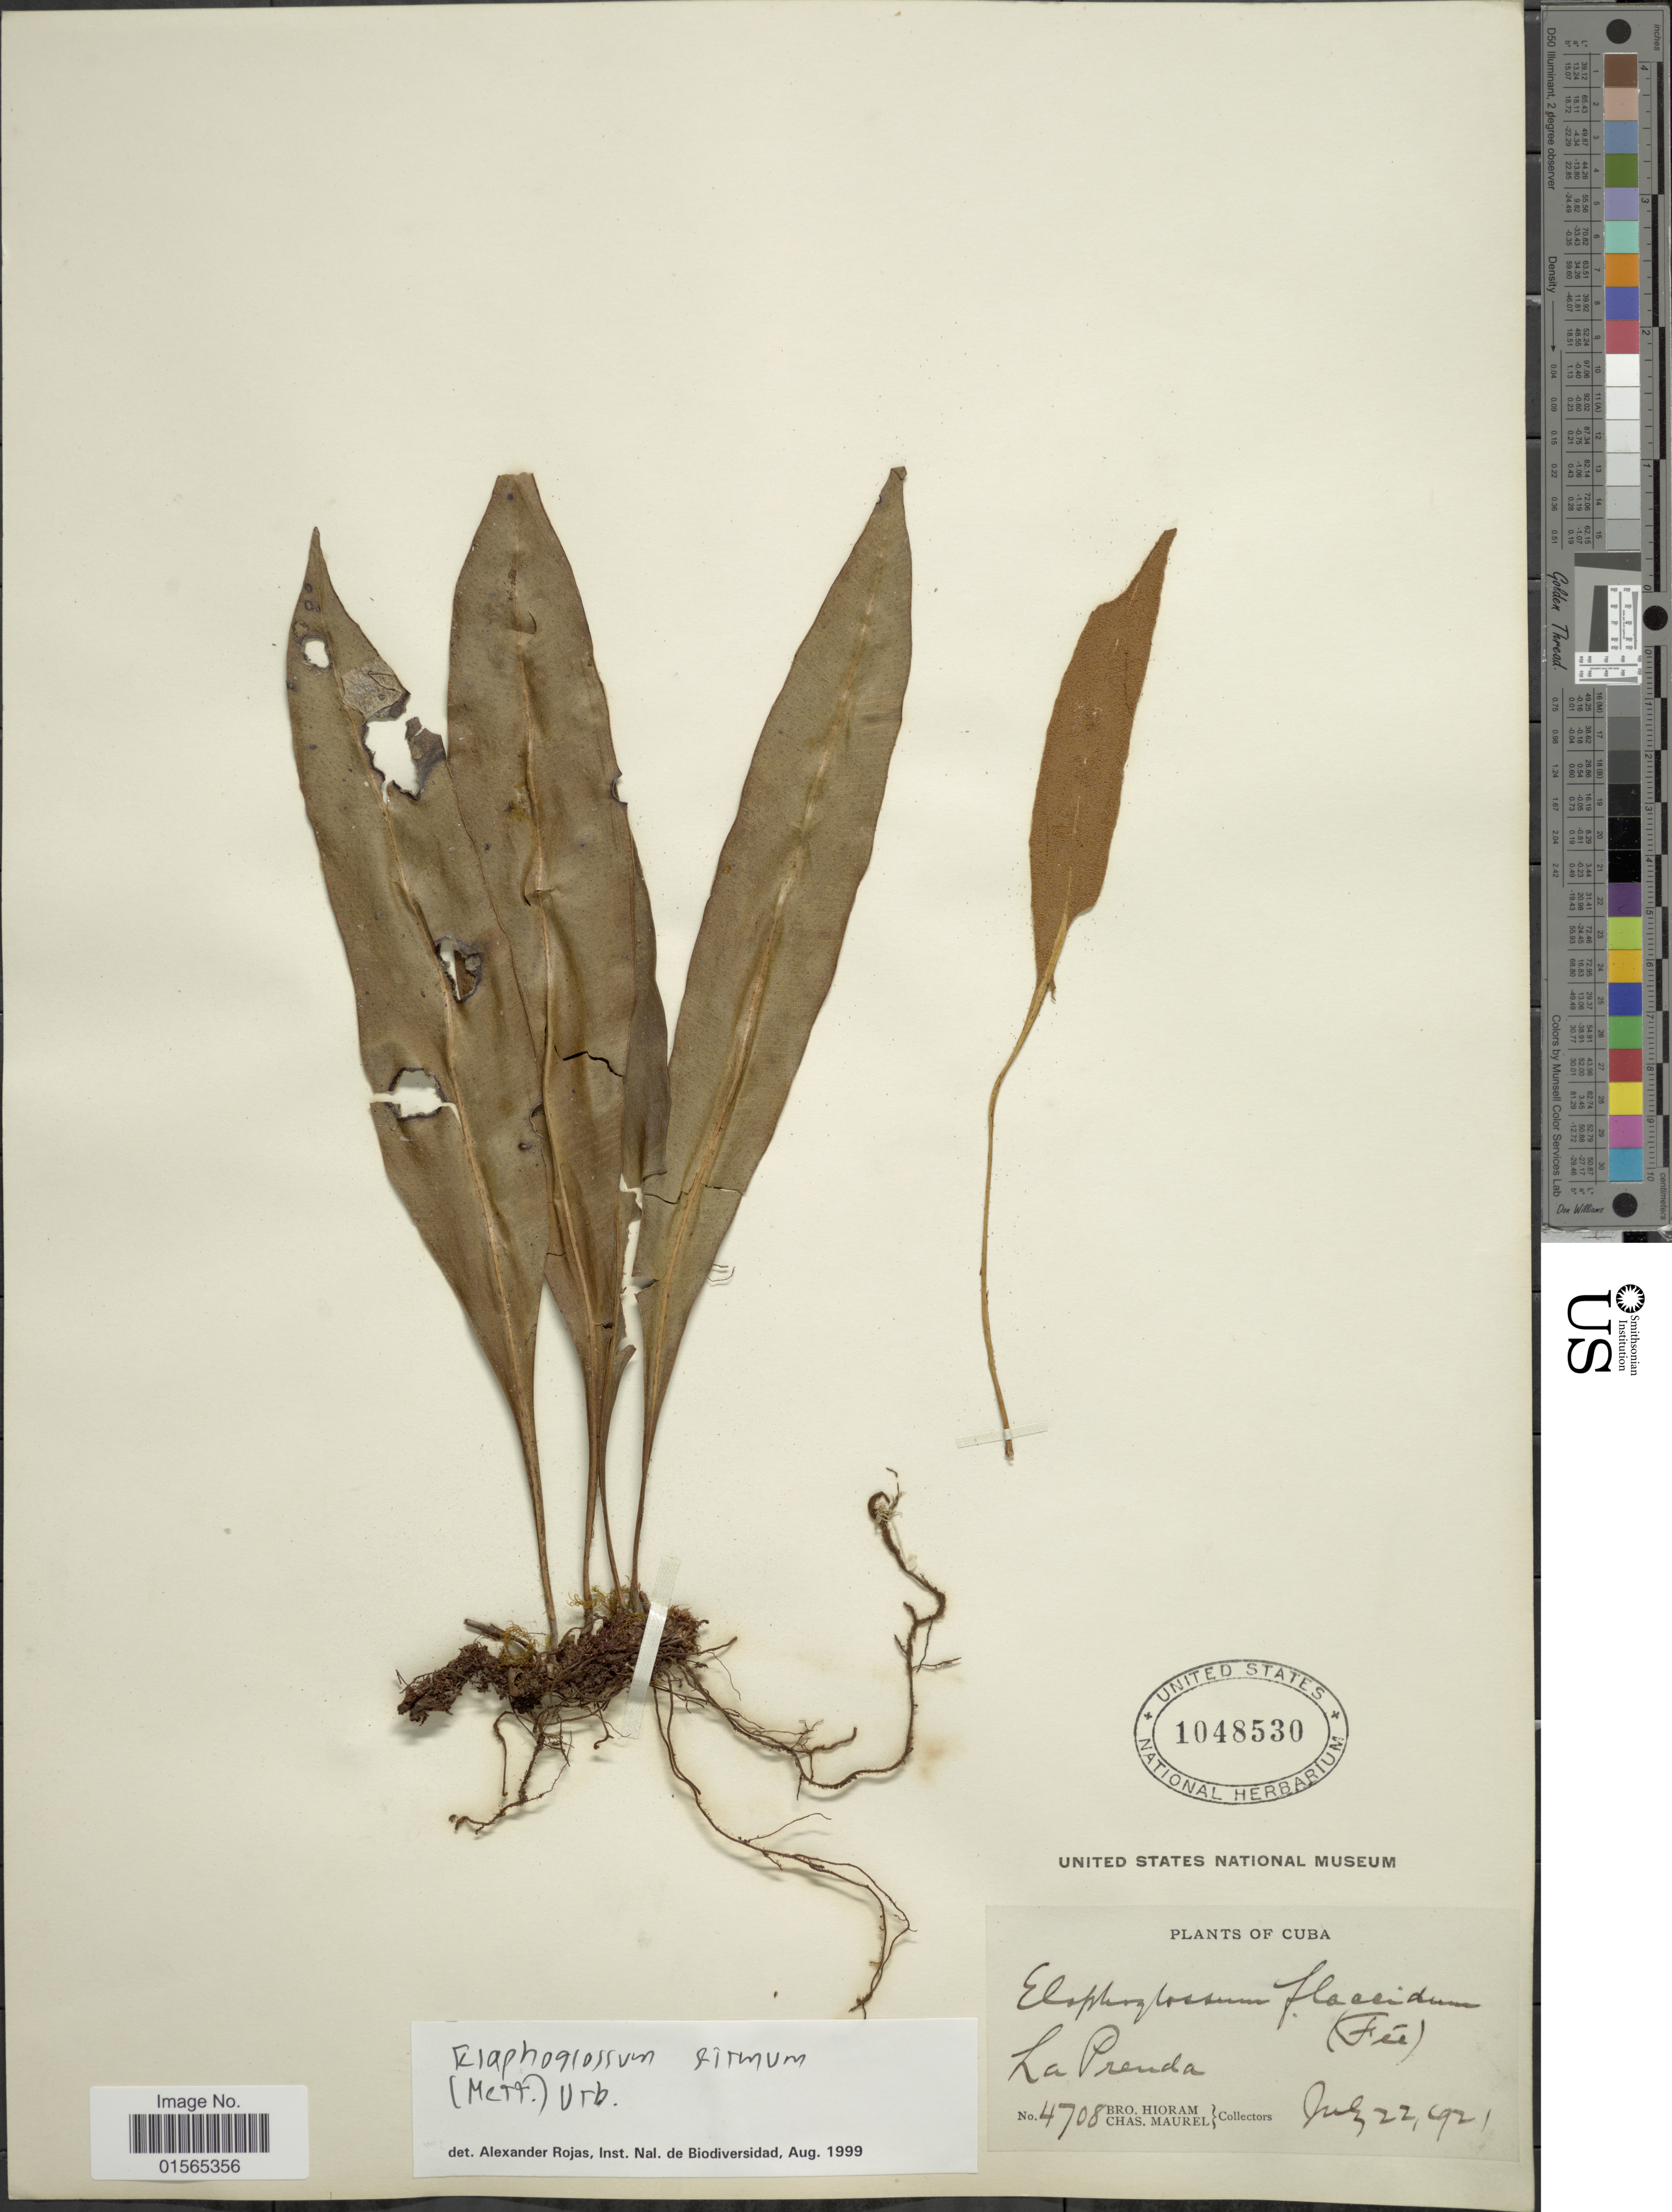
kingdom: Plantae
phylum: Tracheophyta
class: Polypodiopsida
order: Polypodiales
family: Dryopteridaceae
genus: Elaphoglossum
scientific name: Elaphoglossum firmum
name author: (Mett.) Urb.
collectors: Bro. Hioram & C. Maurel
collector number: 4708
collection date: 1921-07-22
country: Cuba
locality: La Prenda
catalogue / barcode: US 1048530